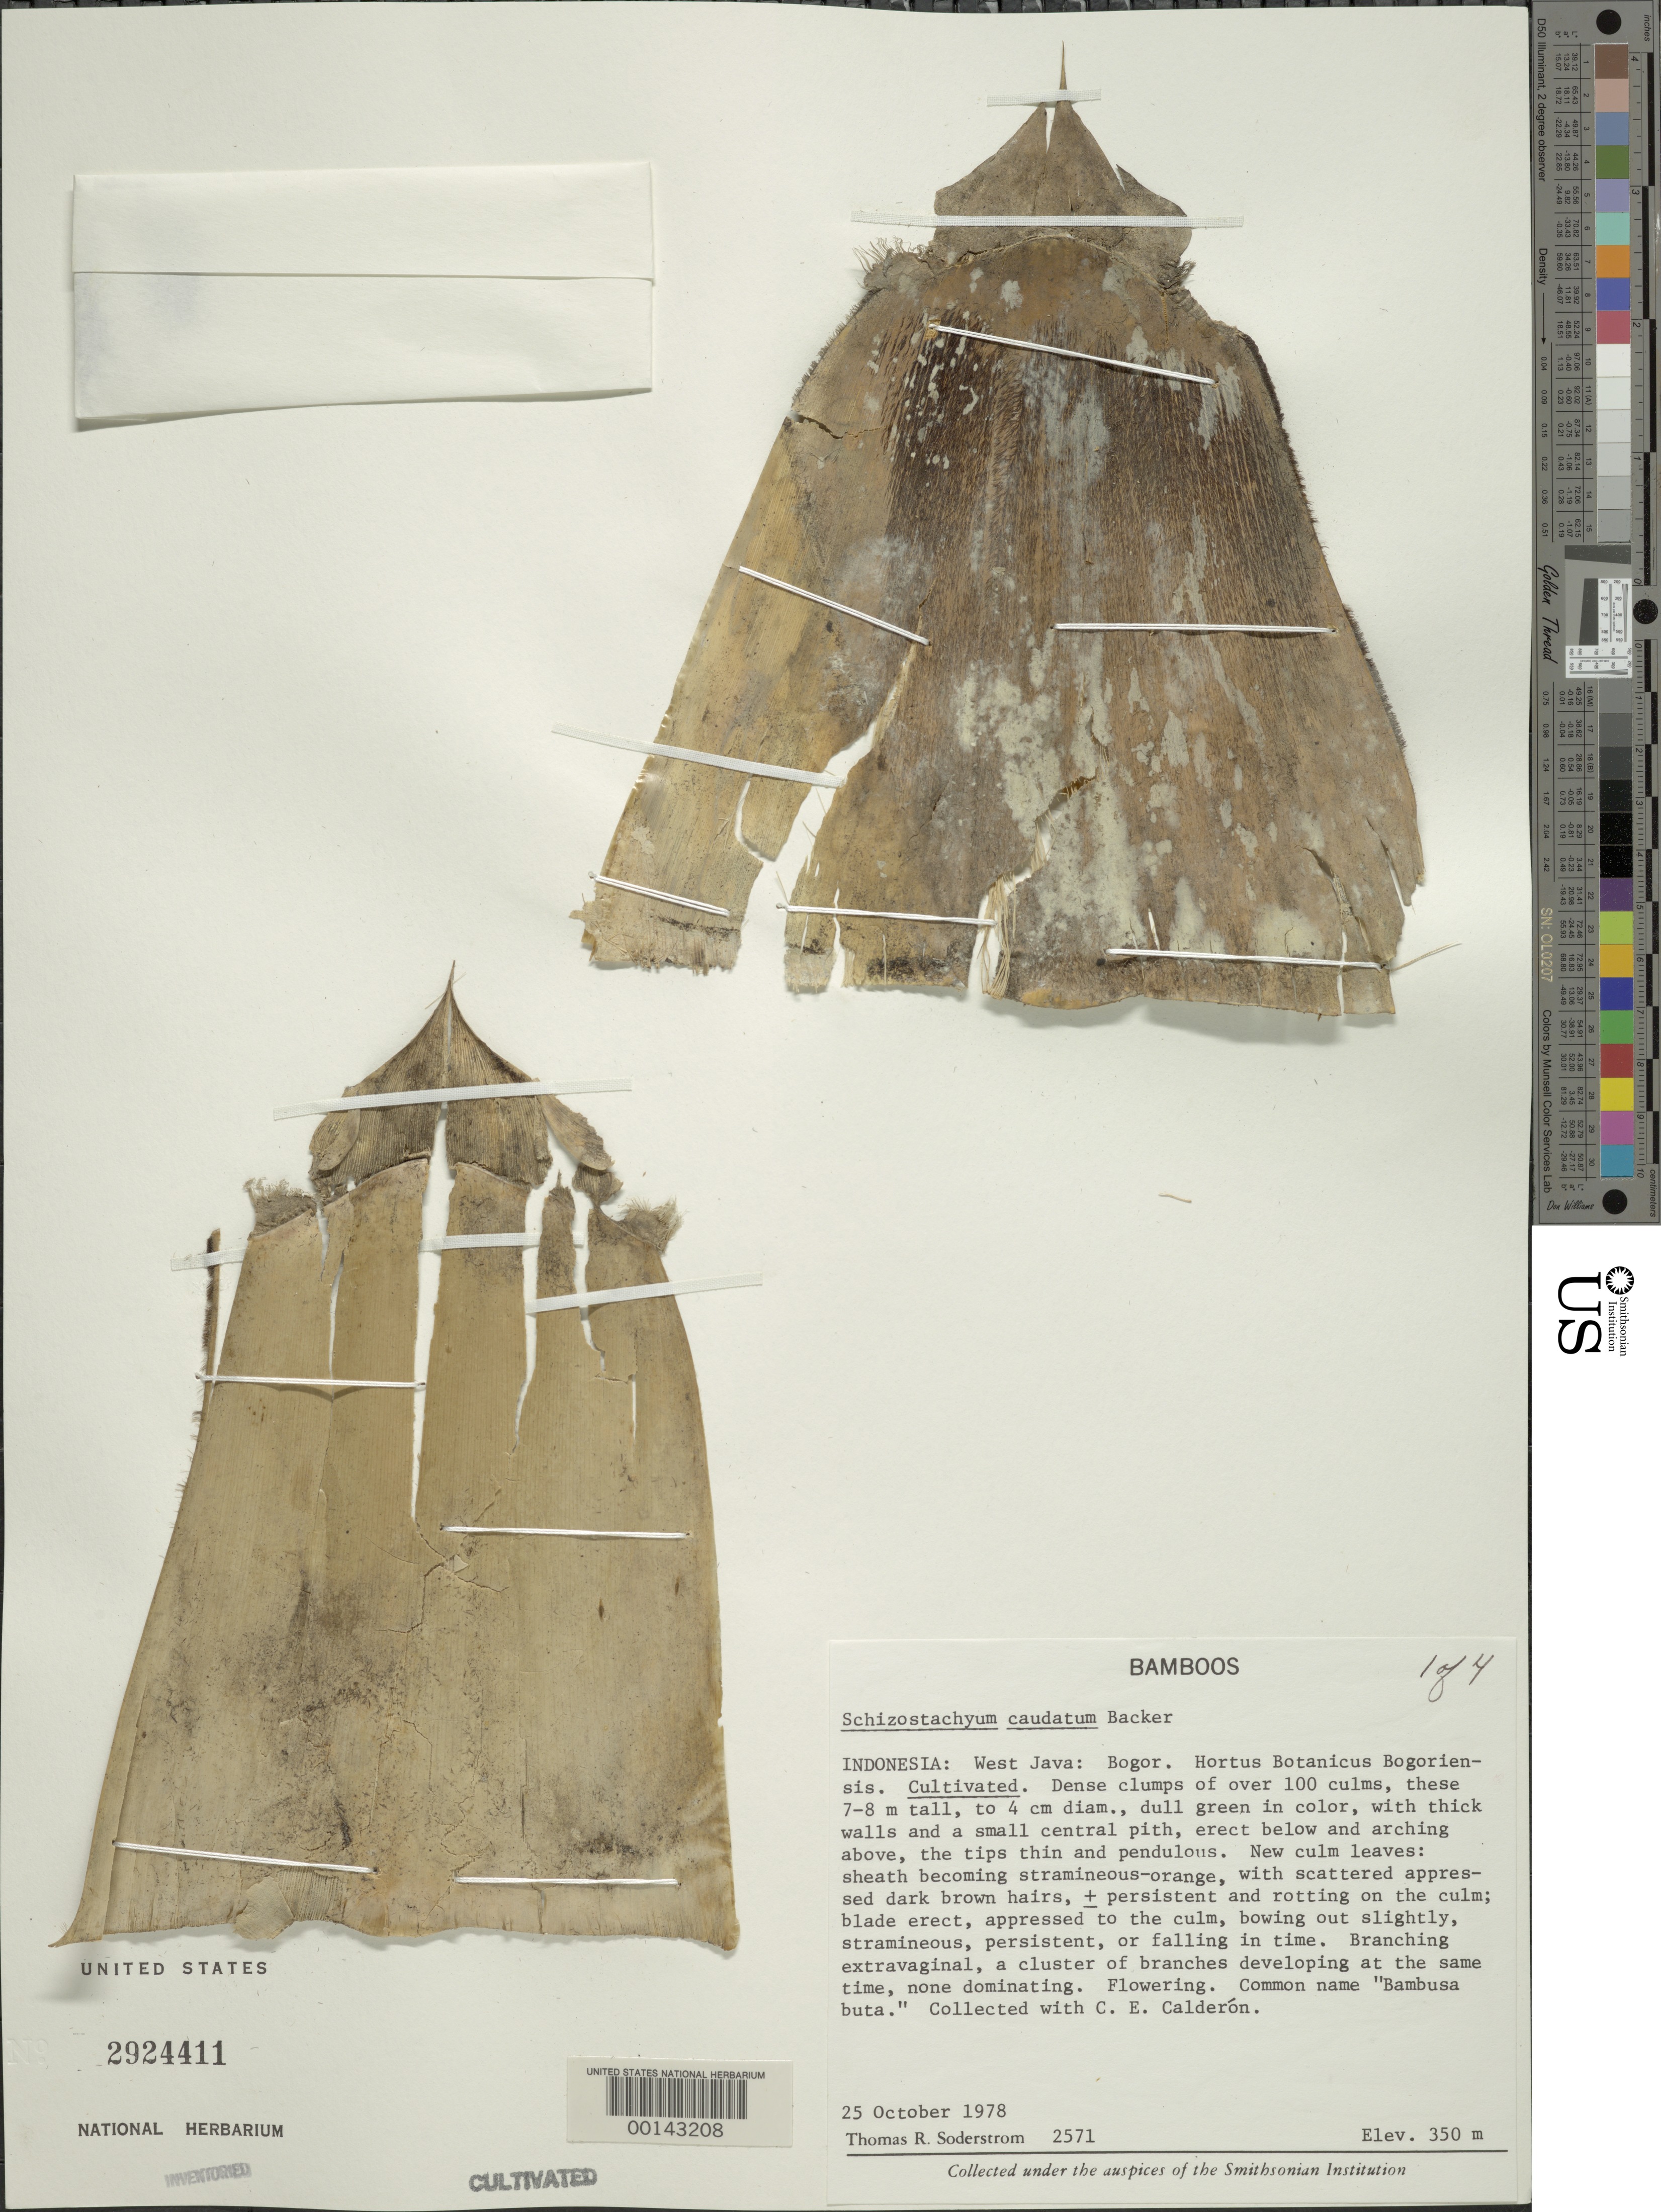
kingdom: Plantae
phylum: Tracheophyta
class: Liliopsida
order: Poales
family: Poaceae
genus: Schizostachyum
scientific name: Schizostachyum caudatum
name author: Backer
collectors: T. R. Soderstrom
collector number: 2571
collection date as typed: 25 Oct 1978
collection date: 1978-10-25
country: Indonesia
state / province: Java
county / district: Jawa Barat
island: Java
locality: Bogor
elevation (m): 350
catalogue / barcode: US 2924411